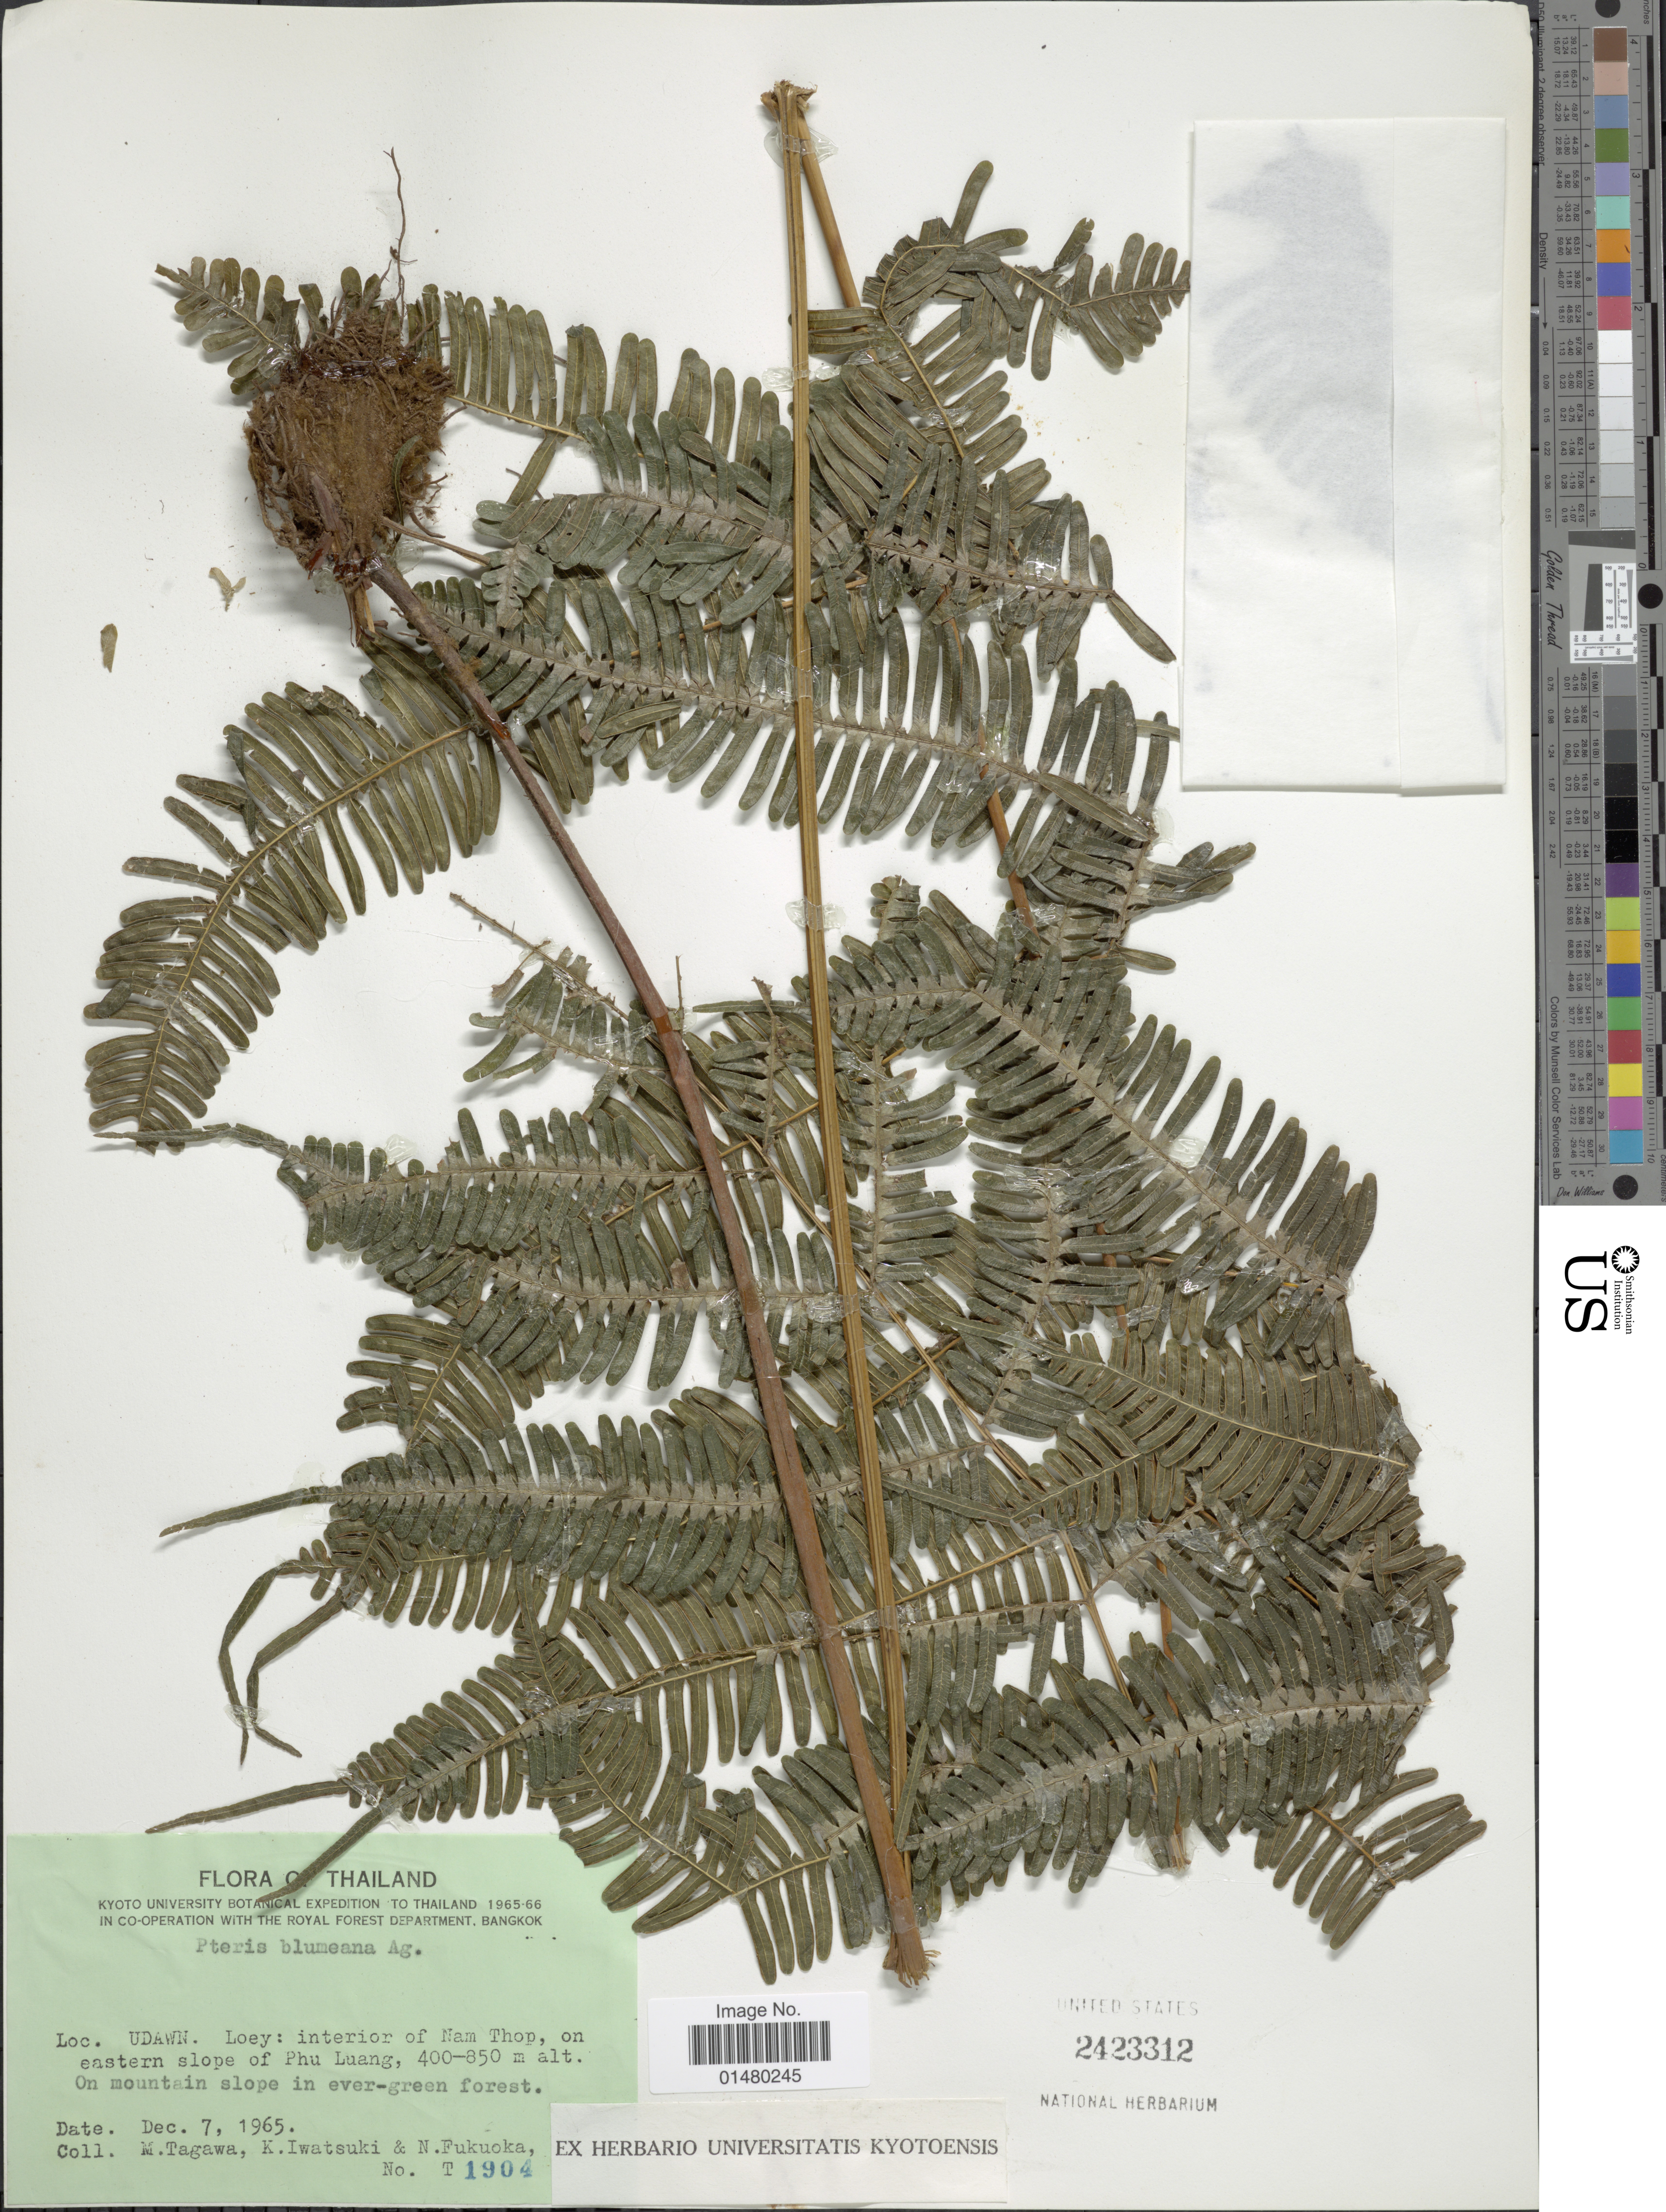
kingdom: Plantae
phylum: Tracheophyta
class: Polypodiopsida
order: Polypodiales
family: Pteridaceae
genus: Pteris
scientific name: Pteris blumeana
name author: J. Agardh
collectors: M. Tagawa, K. Iwatsuki & N. Fukuoka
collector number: T 1904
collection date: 1965-12-07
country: Thailand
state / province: Loei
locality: Udawn. Loey: interior of Nam Thop, on eastern slope of Phu Luang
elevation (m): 400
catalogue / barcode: US 2423312